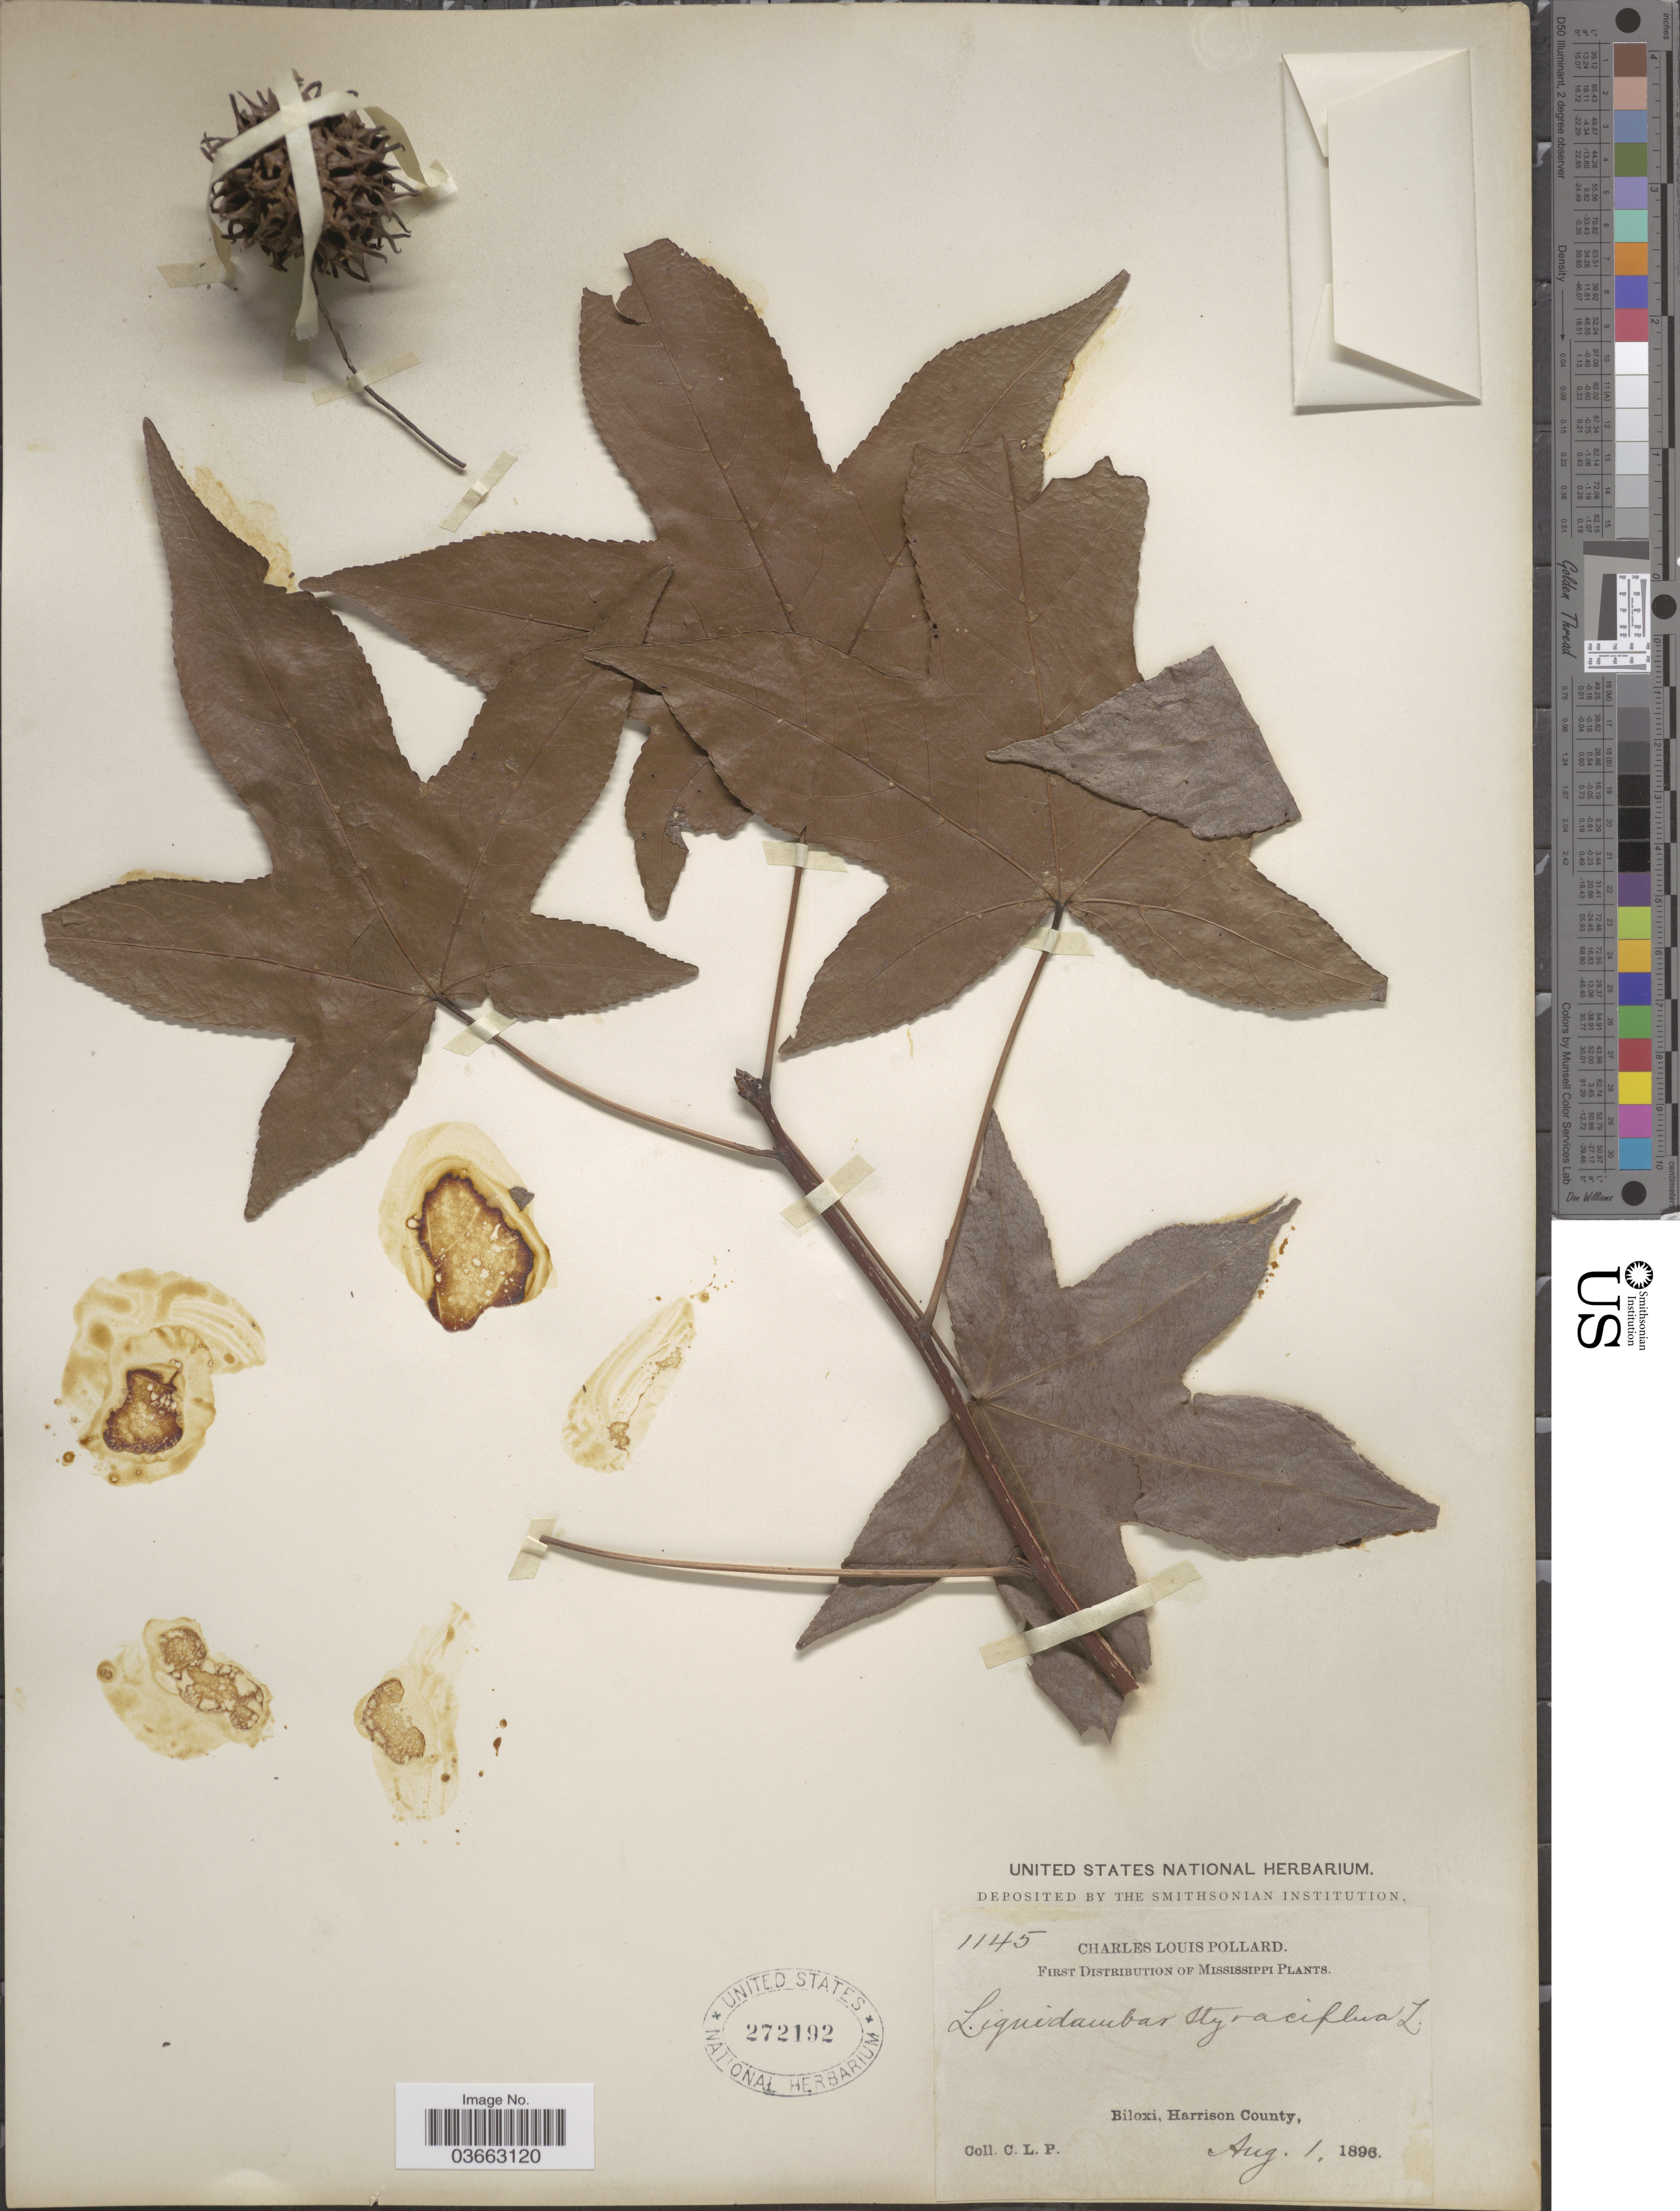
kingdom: Plantae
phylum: Tracheophyta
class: Magnoliopsida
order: Saxifragales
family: Altingiaceae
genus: Liquidambar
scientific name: Liquidambar styraciflua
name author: L.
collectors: C. L. Pollard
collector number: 1145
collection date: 1896-08-01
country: United States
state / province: Mississippi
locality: Biloxi, Harrison County.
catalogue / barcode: US 272192